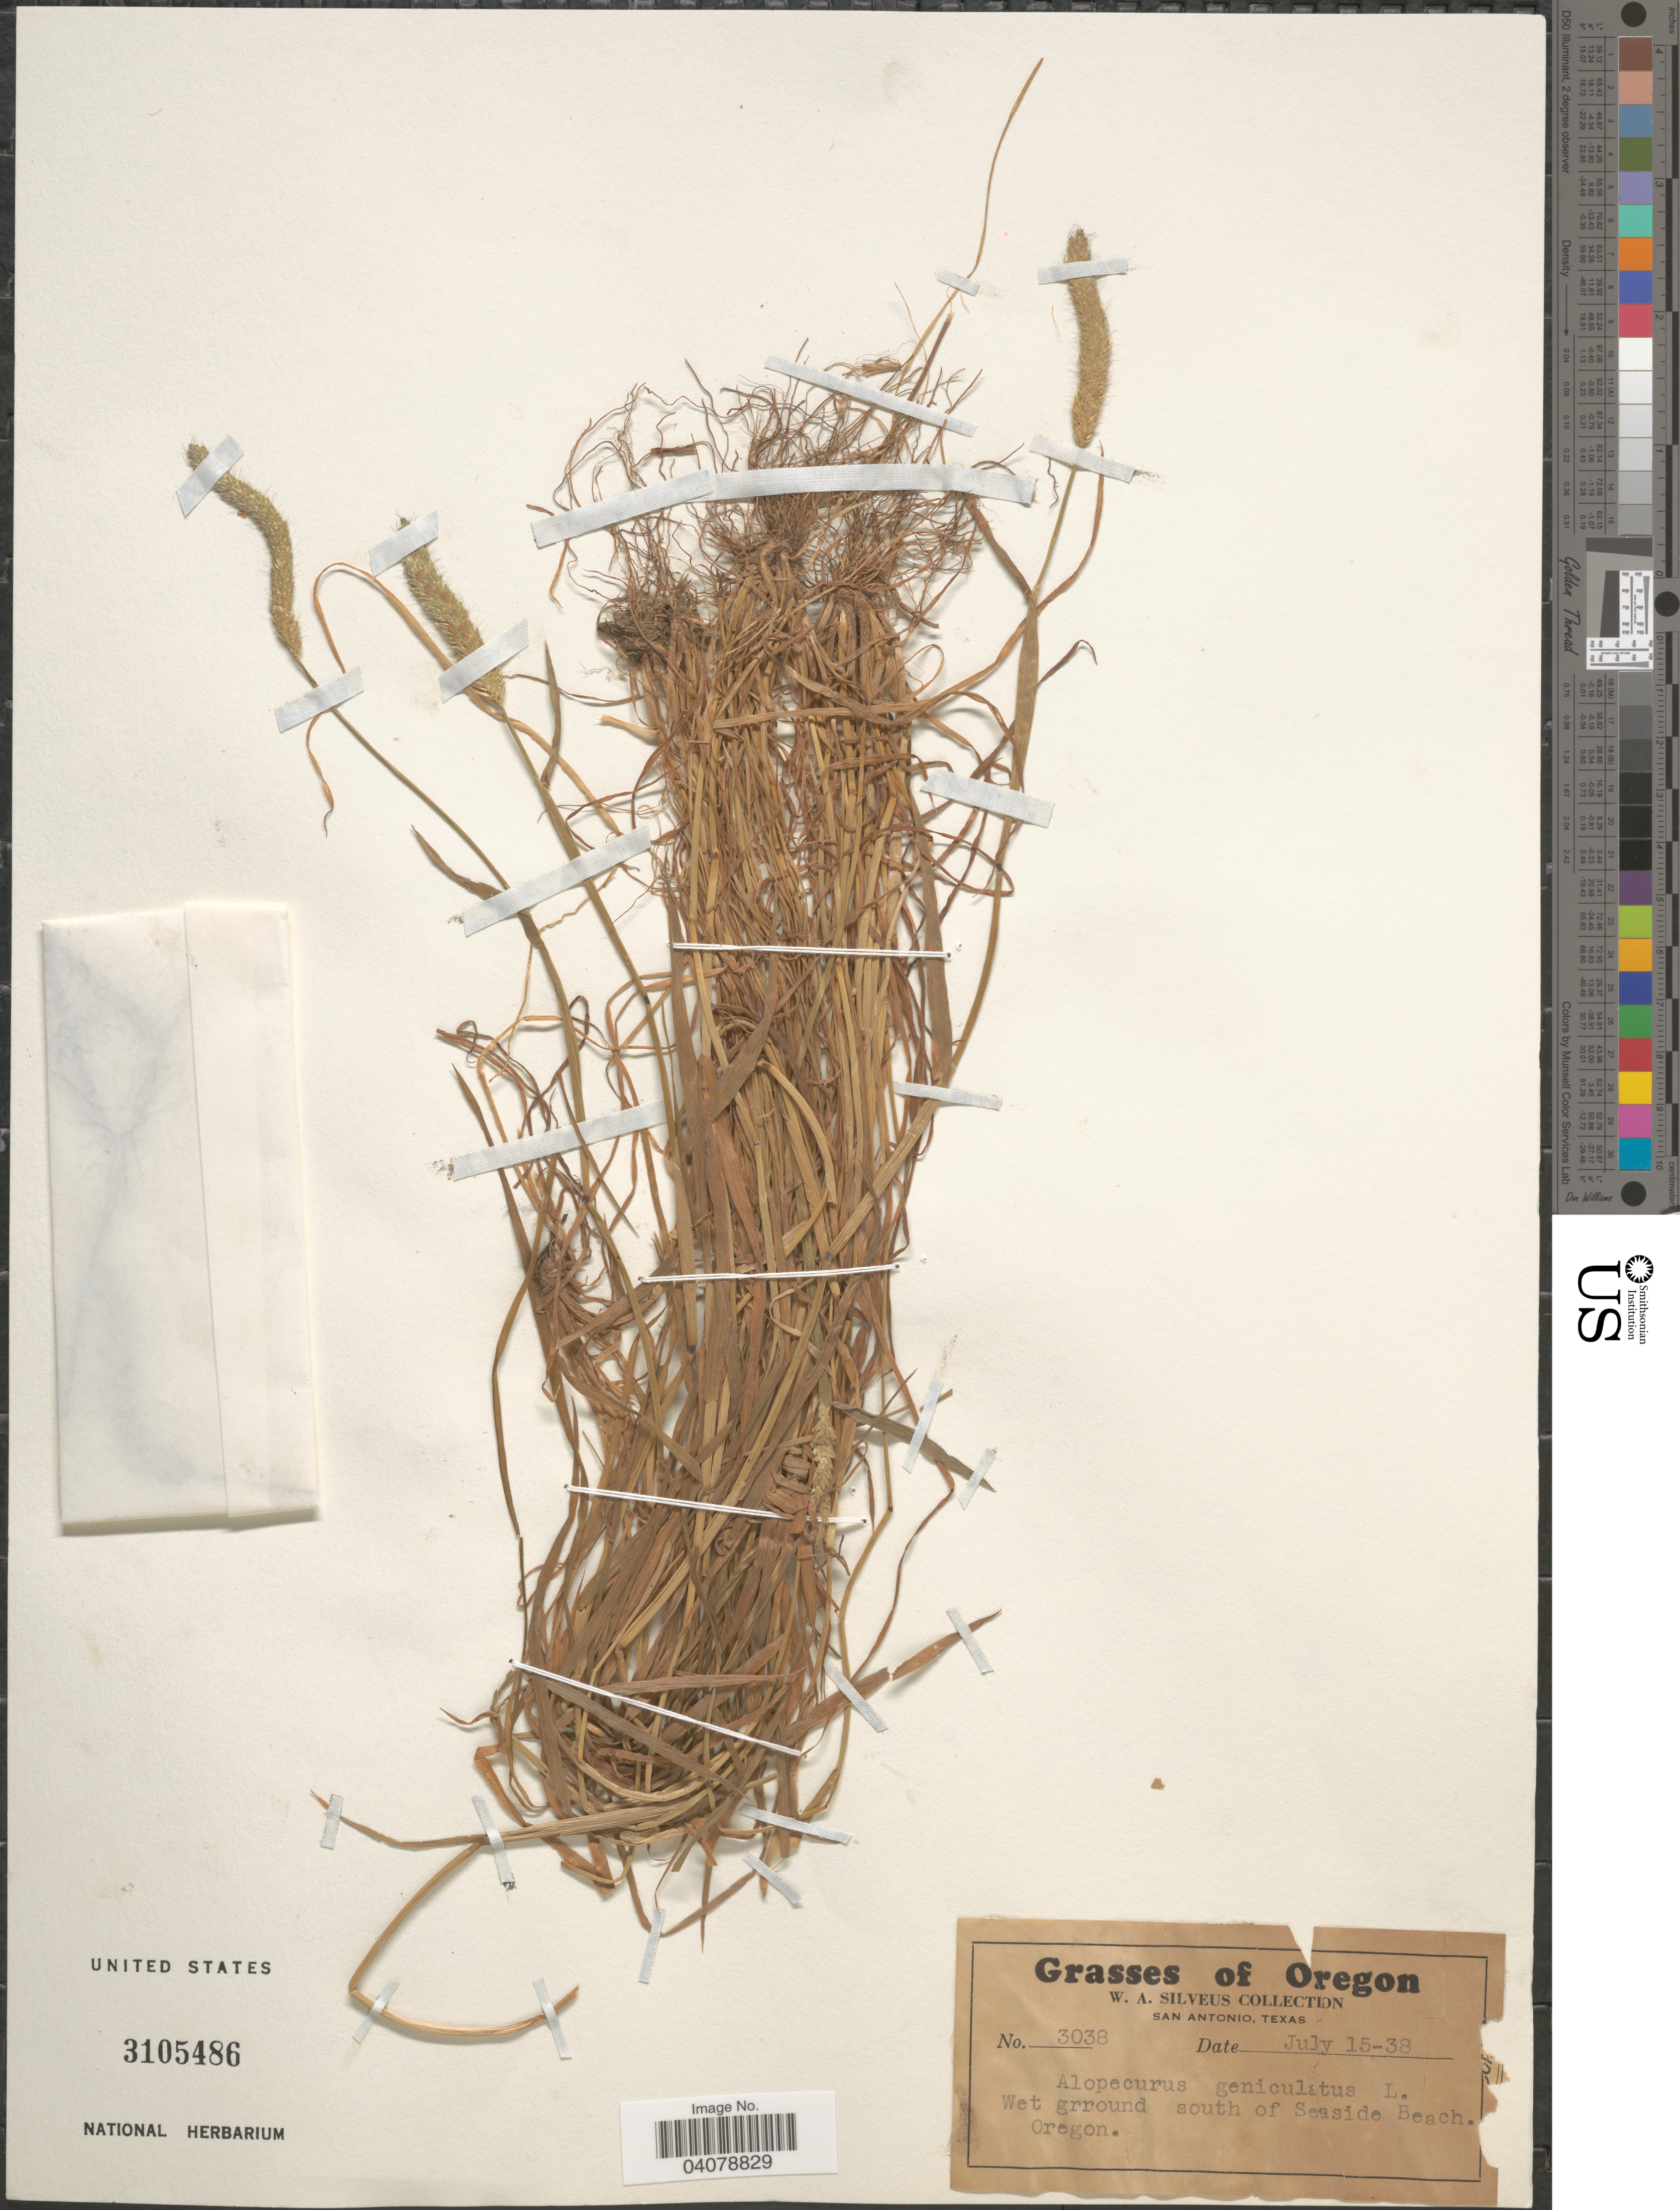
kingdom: Plantae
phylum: Tracheophyta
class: Liliopsida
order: Poales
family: Poaceae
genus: Alopecurus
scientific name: Alopecurus geniculatus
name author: L.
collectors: W. Silveus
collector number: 3038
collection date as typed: Transcribed d/m/y: 15/7/38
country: United States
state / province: Oregon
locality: Wet ground south of Seaside Beach.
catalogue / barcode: US 3105486